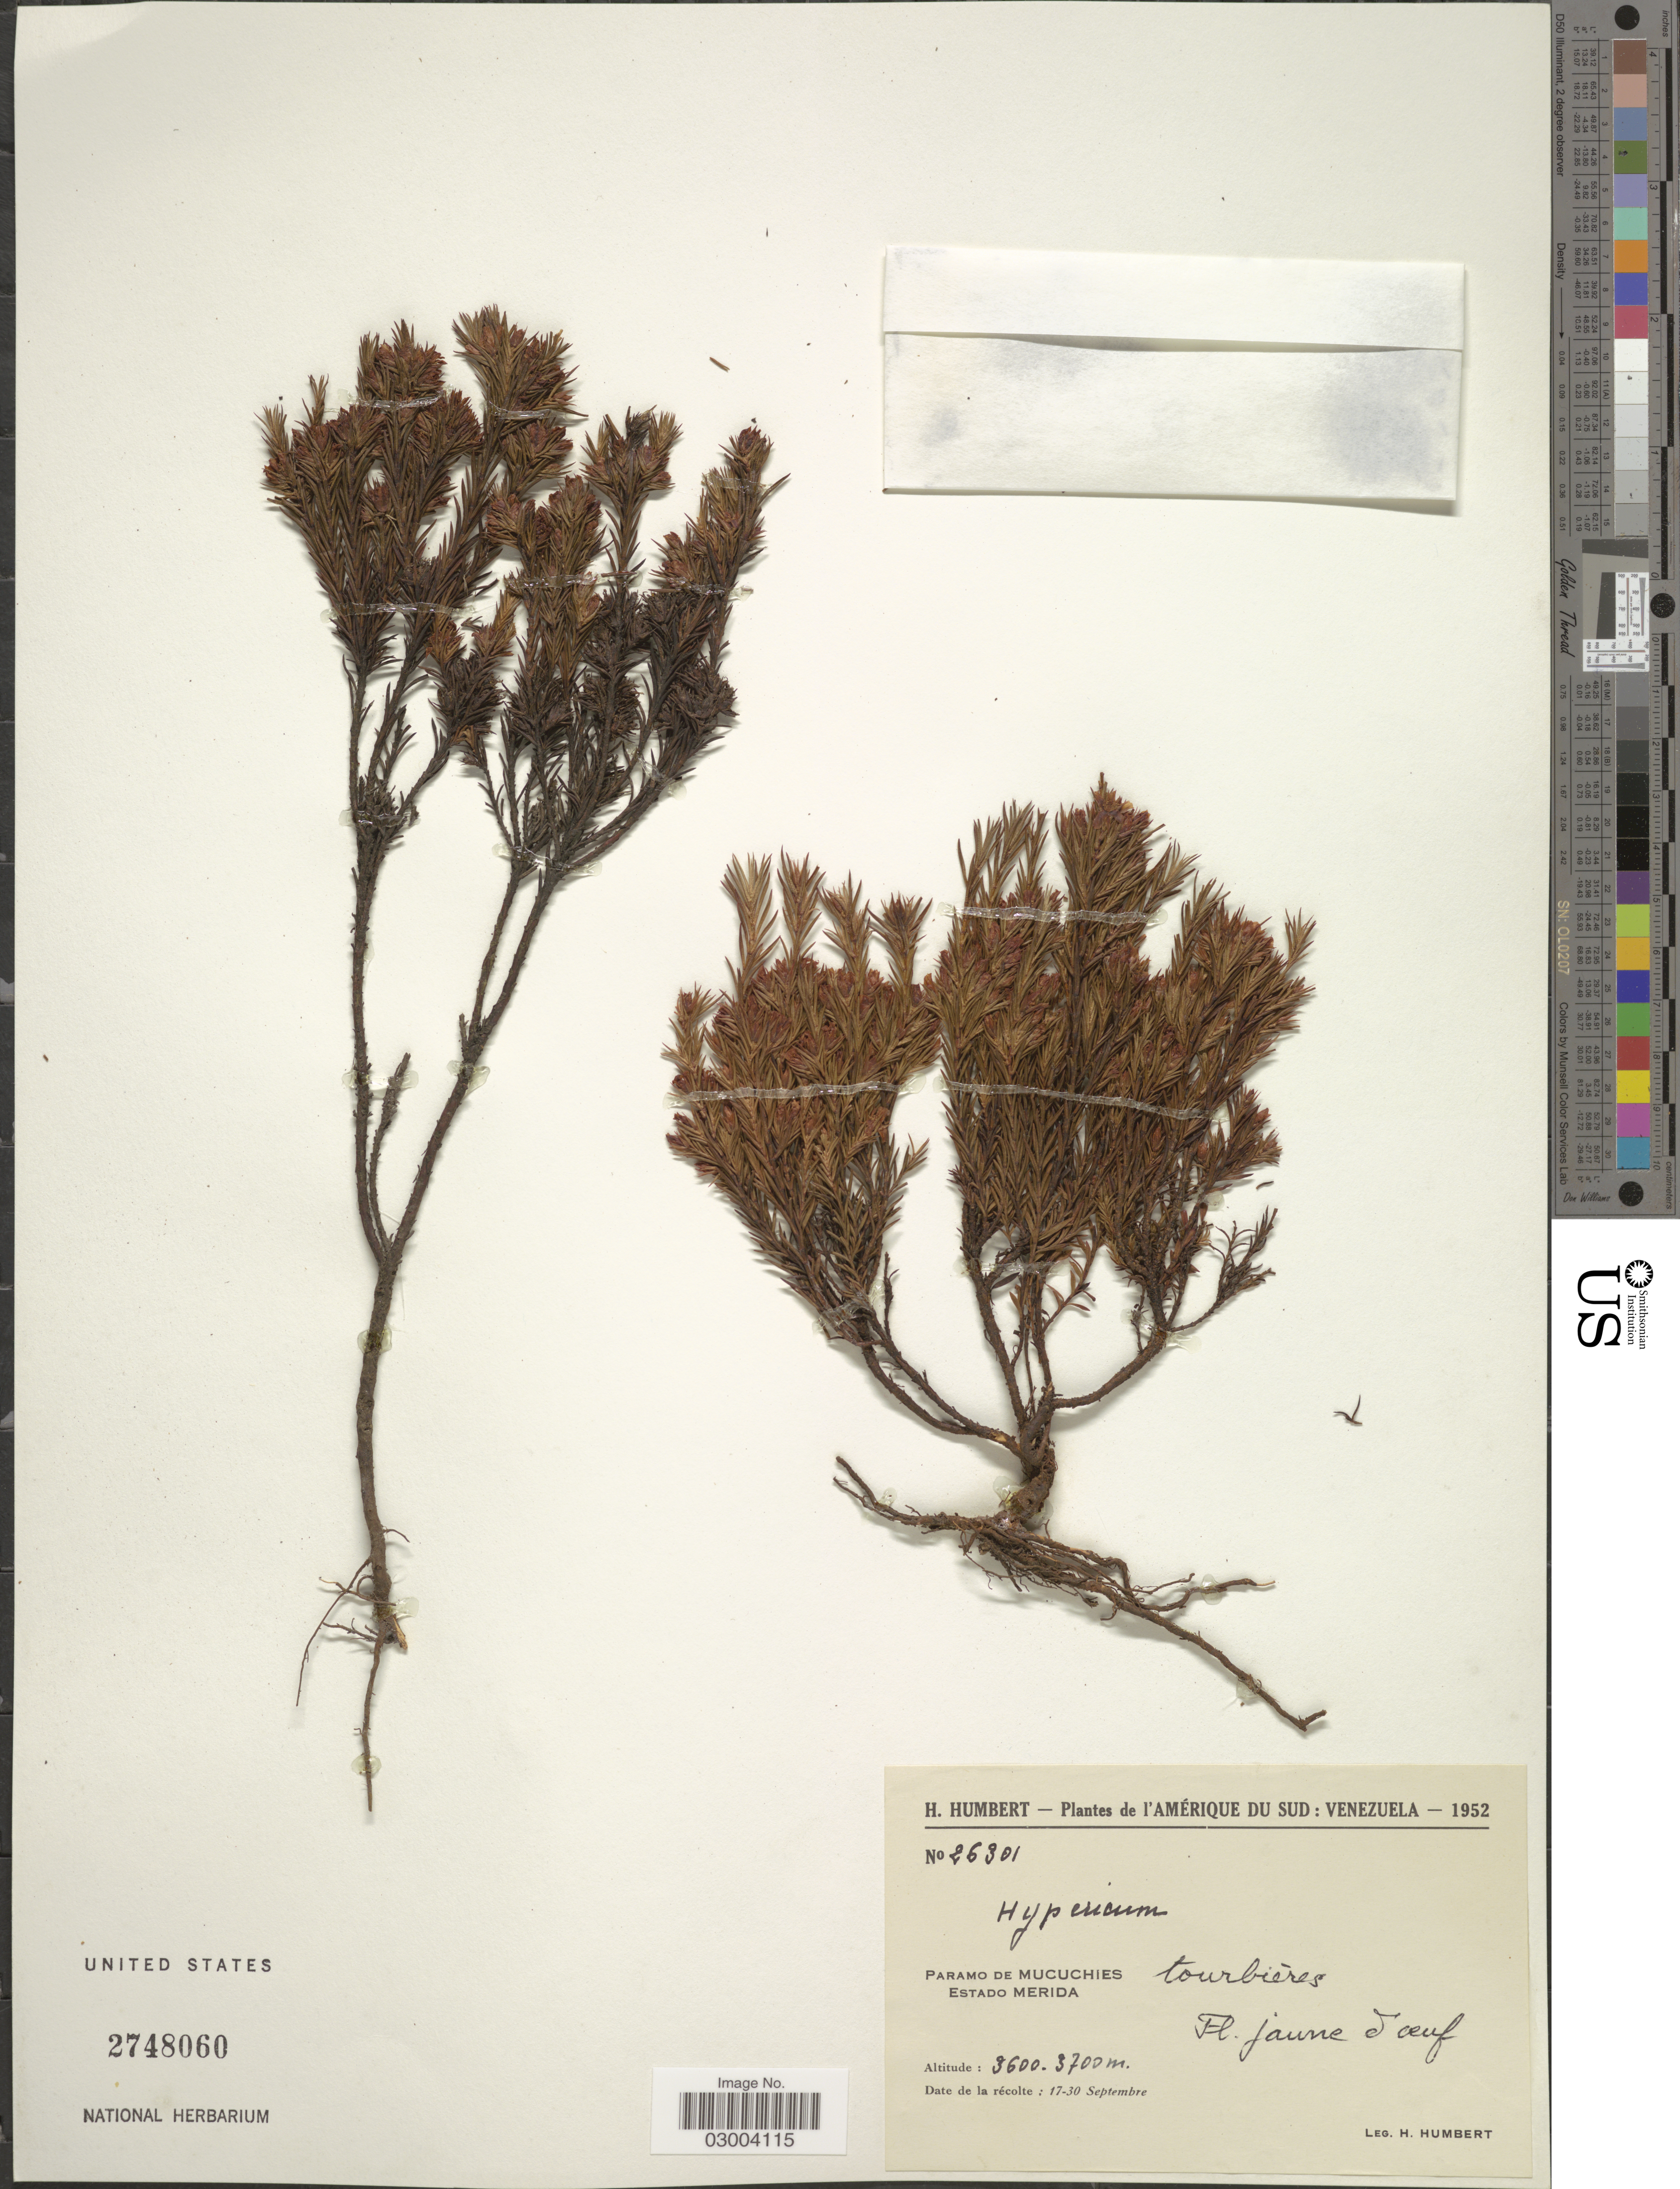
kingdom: Plantae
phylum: Tracheophyta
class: Magnoliopsida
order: Malpighiales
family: Hypericaceae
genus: Hypericum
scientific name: Hypericum pseudobrathys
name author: Turcz.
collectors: H. Humbert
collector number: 26301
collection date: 1952-09-17/1952-09-30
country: Venezuela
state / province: Mérida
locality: De L'Amérique Du Sud, Paramo de Mucuchies, tourbiéres.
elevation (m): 3600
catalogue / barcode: US 2748060